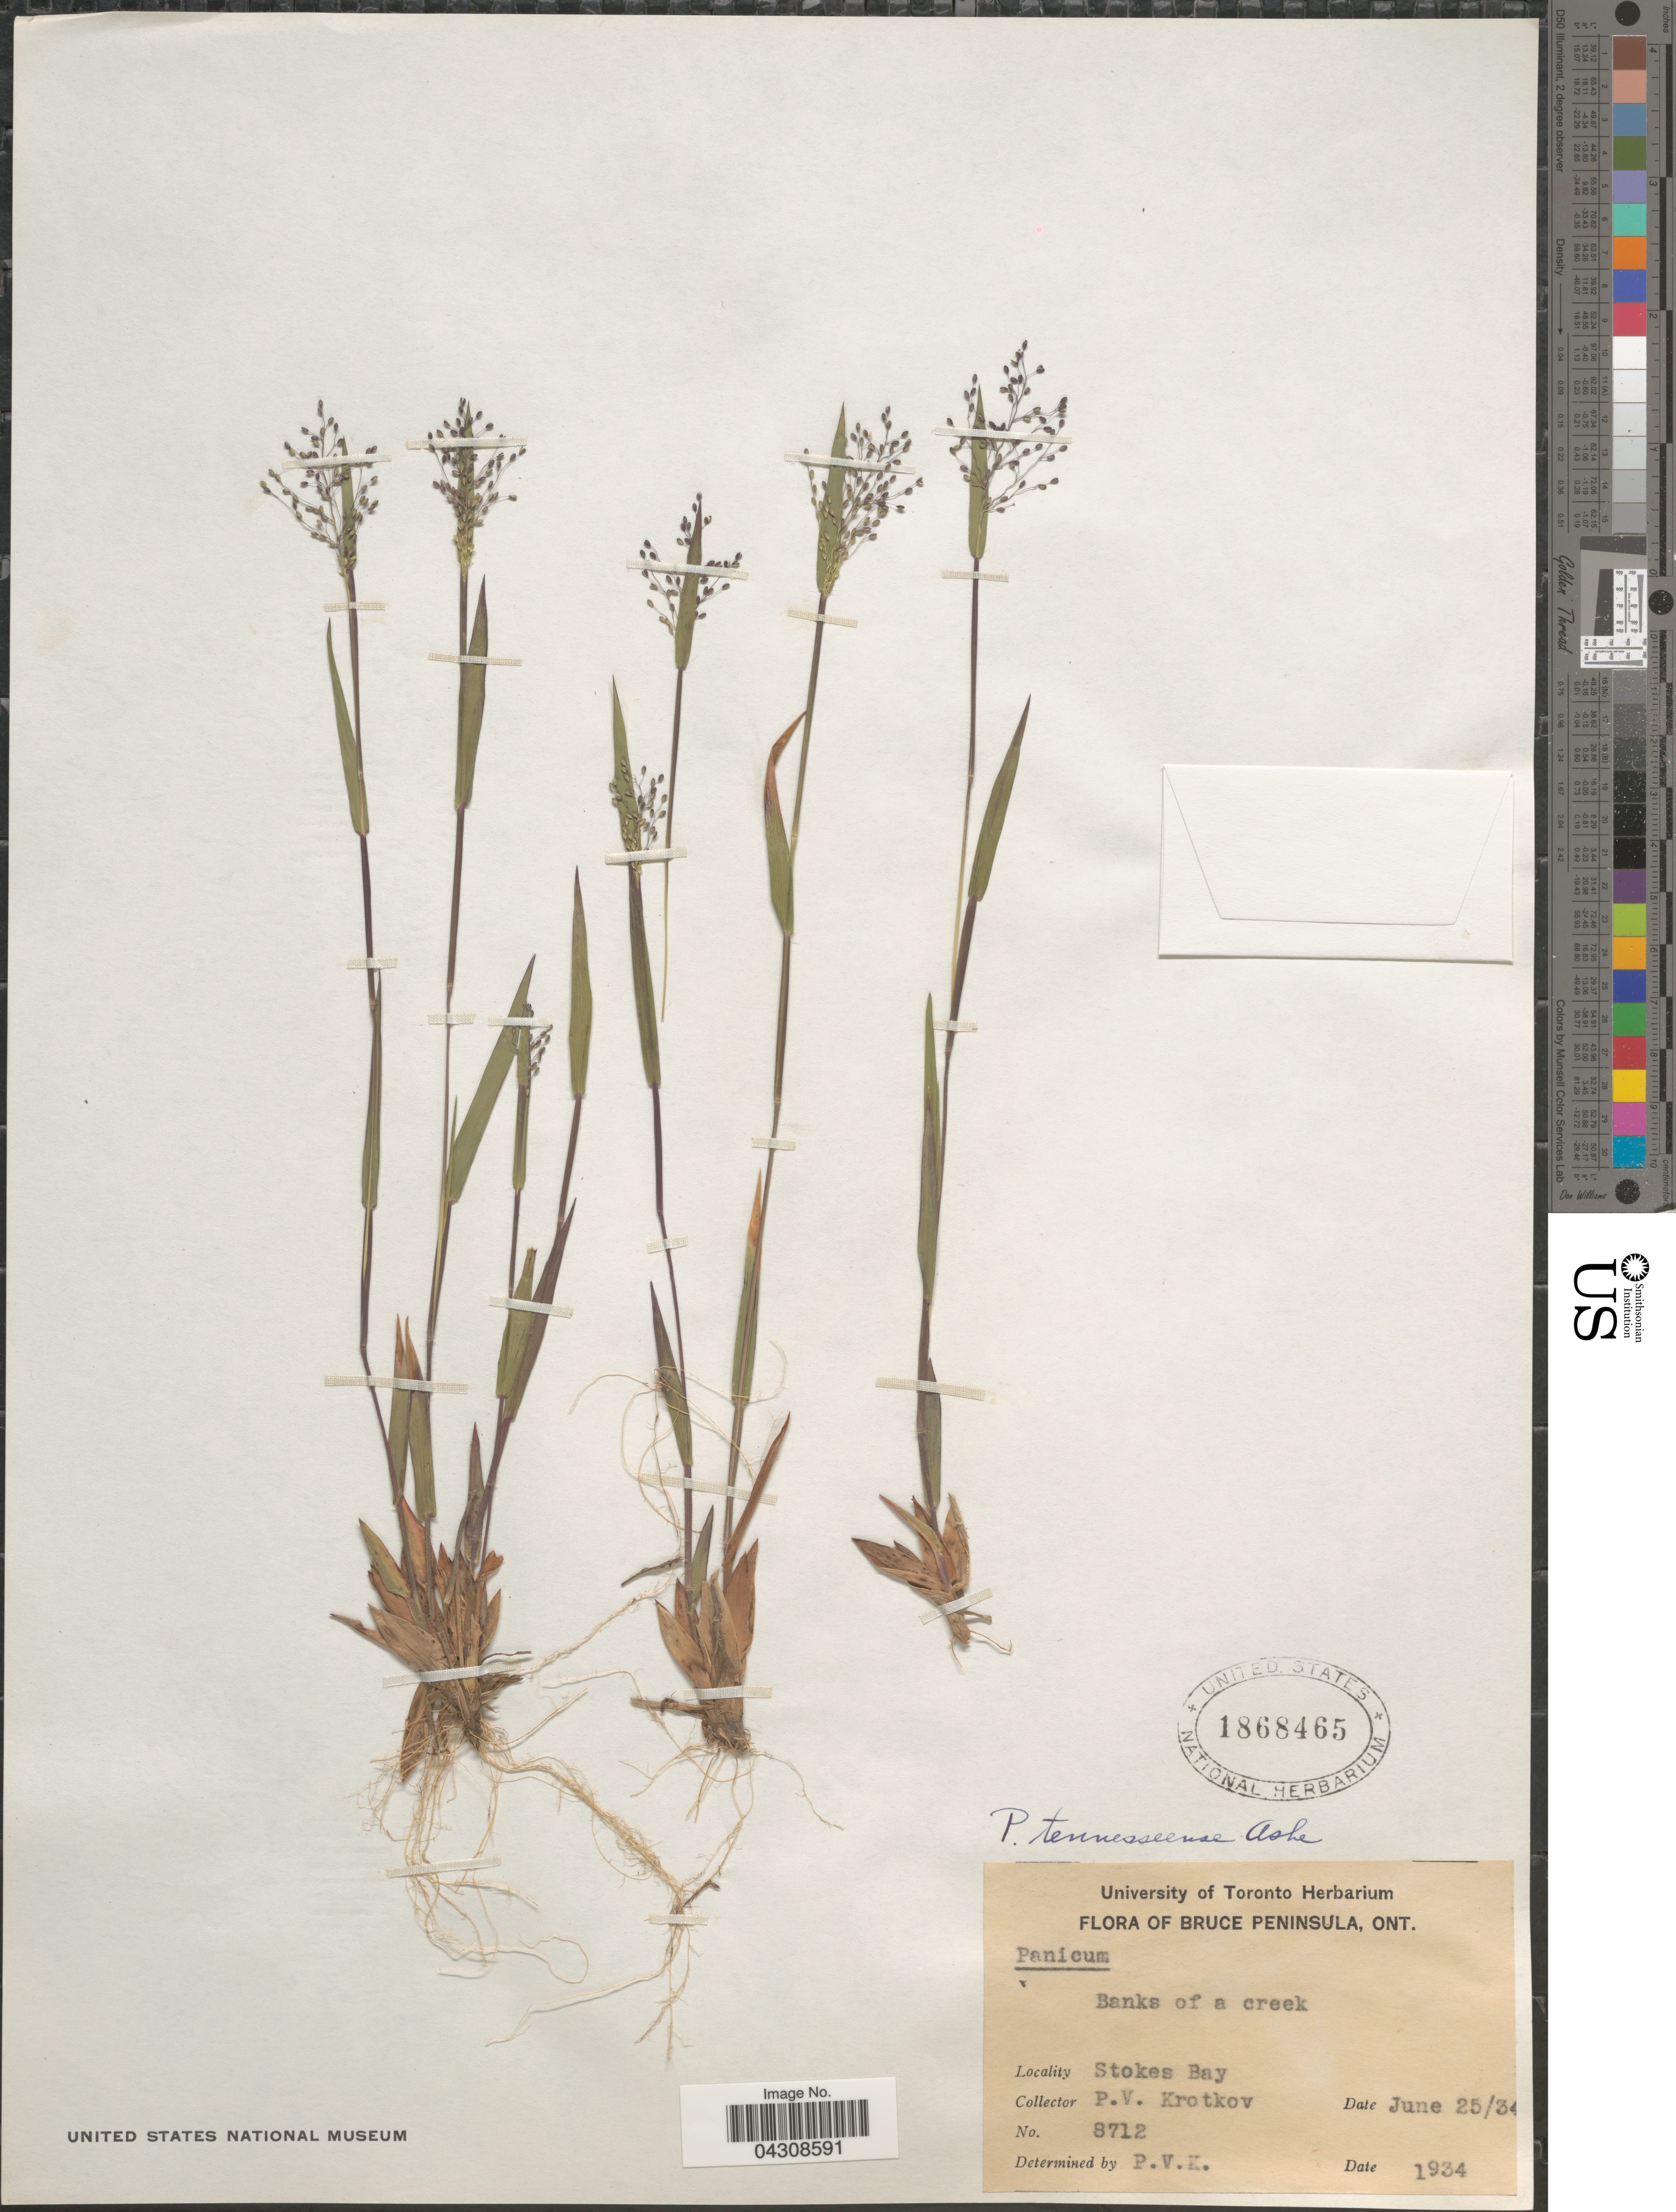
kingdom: Plantae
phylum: Tracheophyta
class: Liliopsida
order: Poales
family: Poaceae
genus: Dichanthelium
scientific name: Dichanthelium acuminatum var. acuminatum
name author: (Sw.) Gould & C.A. Clark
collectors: P. V. Krotkov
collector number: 8712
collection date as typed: Transcribed d/m/y: 25/6/34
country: Canada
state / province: Ontario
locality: Bruce Peninsula. Banks of a creek. Stokes Bay.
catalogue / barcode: US 1868465